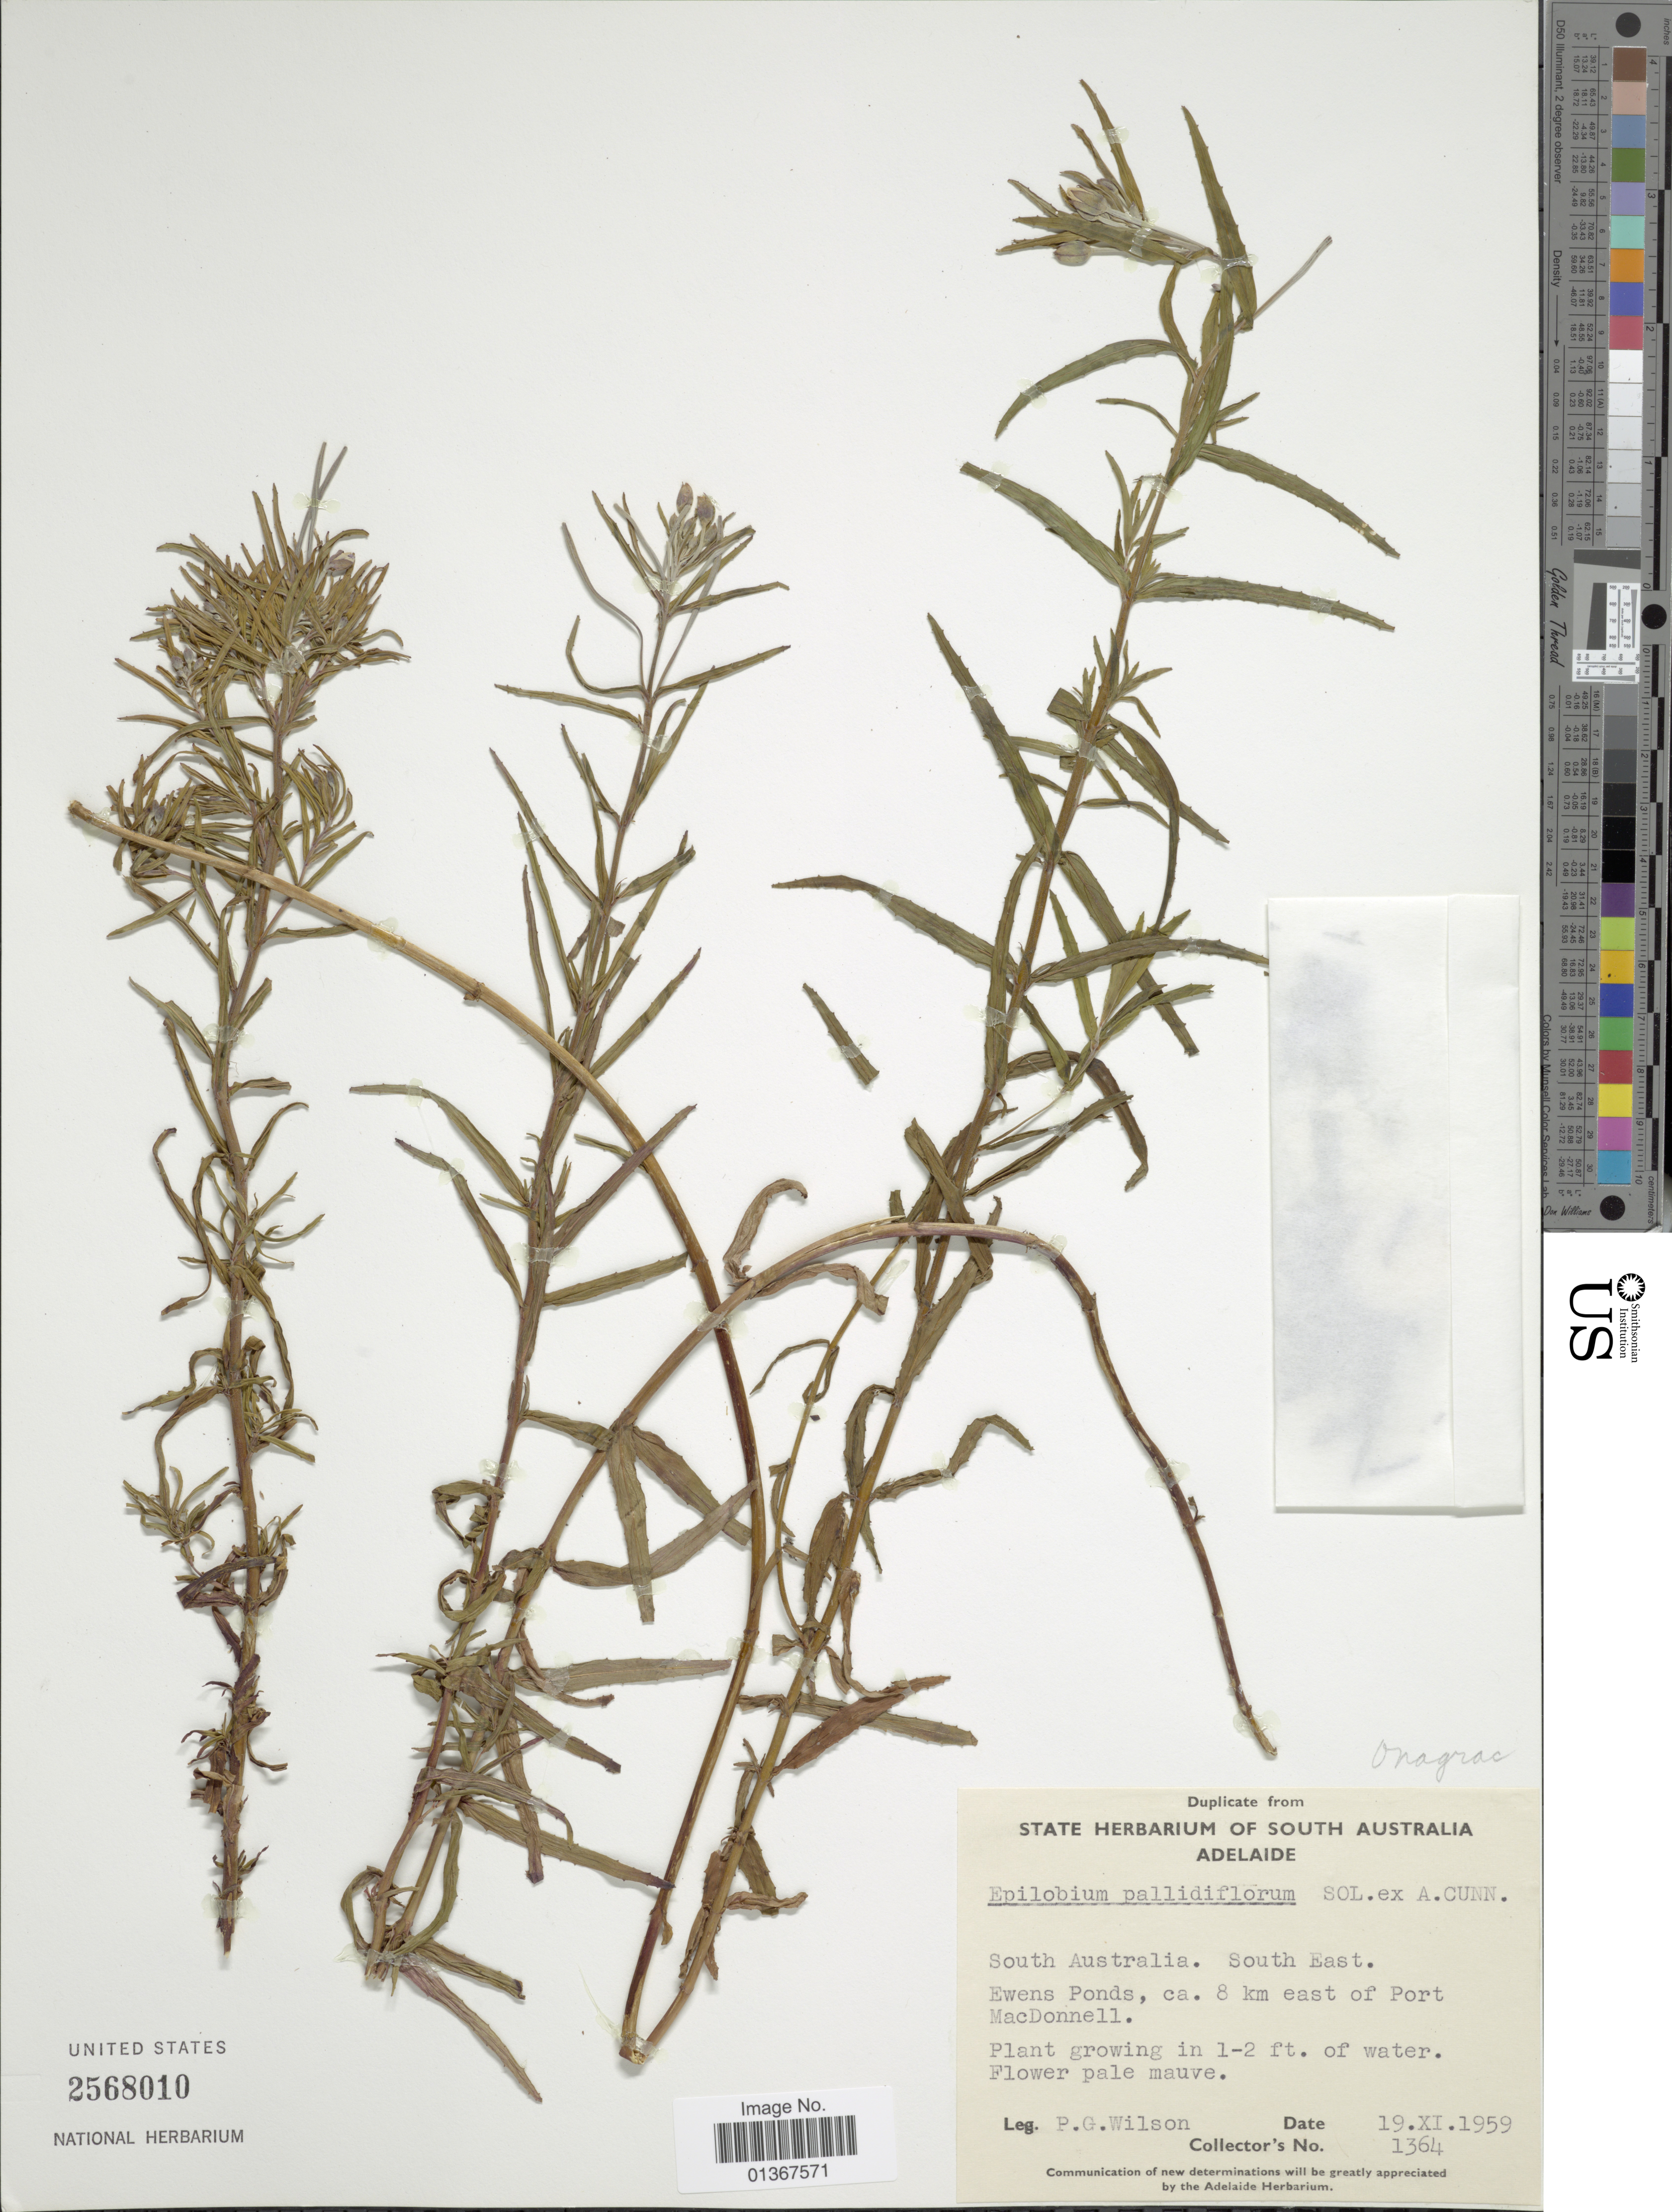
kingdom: Plantae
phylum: Tracheophyta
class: Magnoliopsida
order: Myrtales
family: Onagraceae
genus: Epilobium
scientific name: Epilobium pallidiflorum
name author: Sol. ex A. Cunn.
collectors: P. Wilson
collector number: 1364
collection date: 1959-11-19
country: Australia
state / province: South Australia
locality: South Australia. South East. Ewens Ponds, ca. 8 km east of Port MacDonnell.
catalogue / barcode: US 2568010